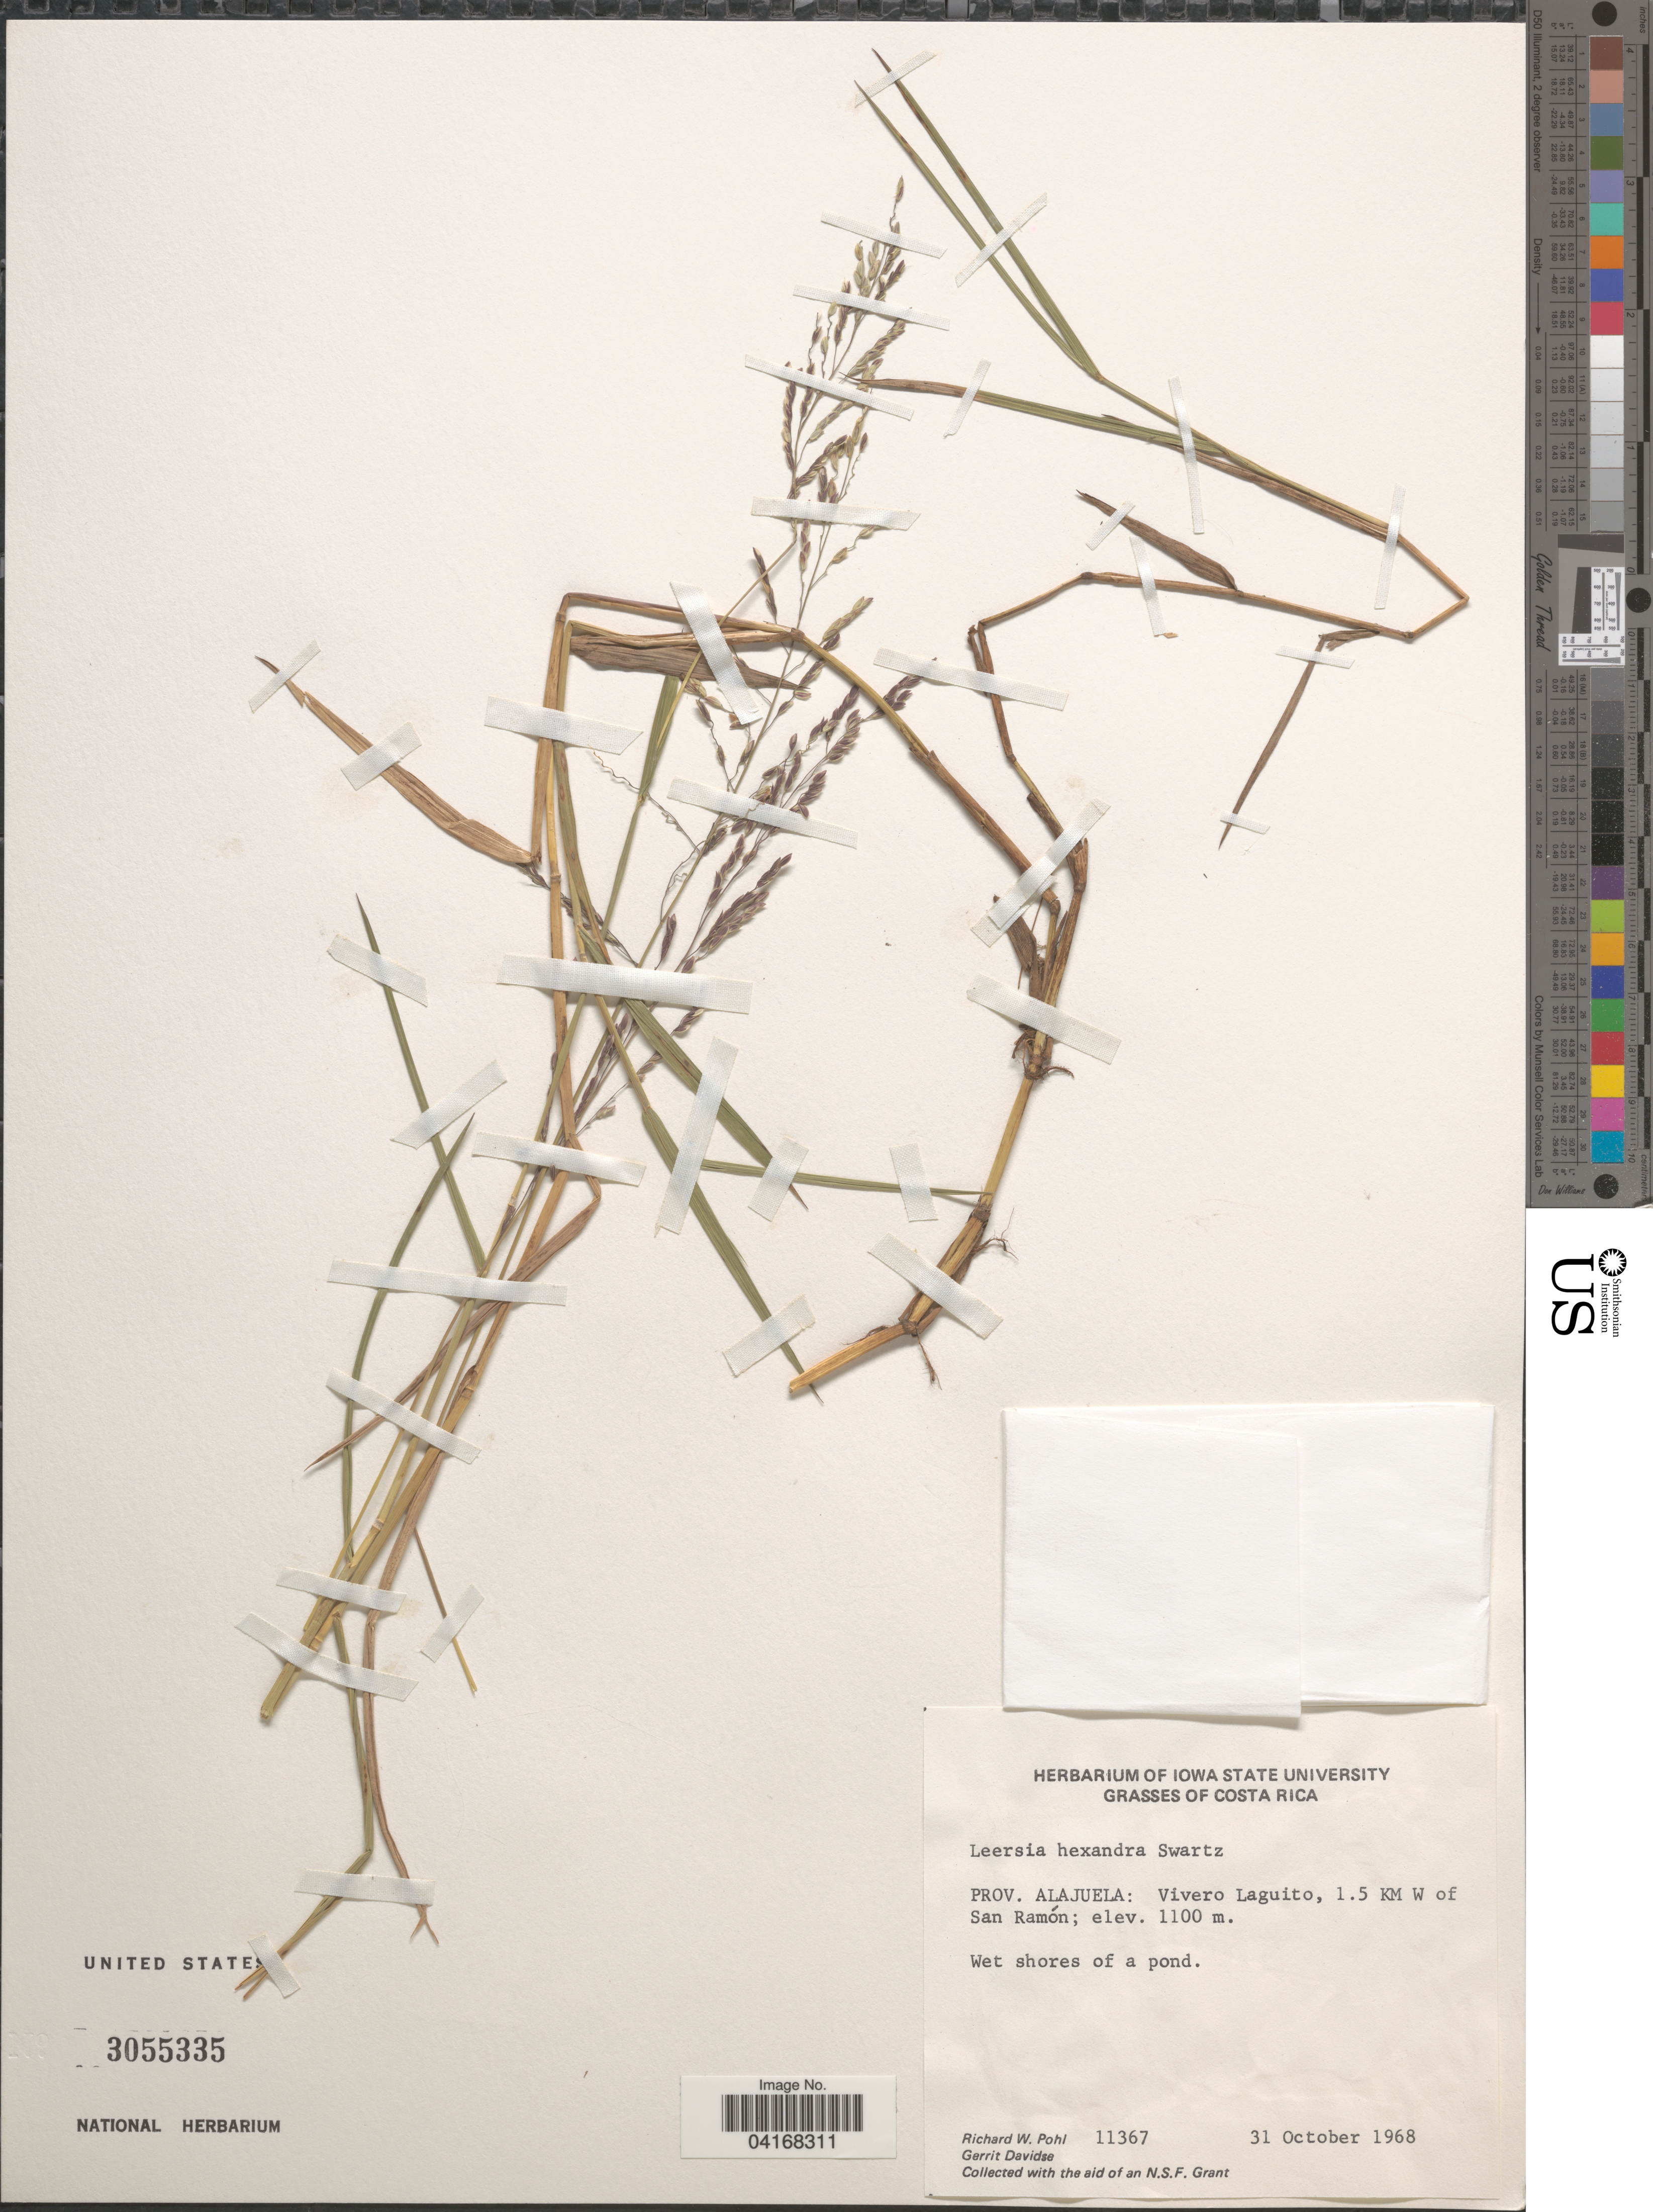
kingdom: Plantae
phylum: Tracheophyta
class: Liliopsida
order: Poales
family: Poaceae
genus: Leersia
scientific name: Leersia hexandra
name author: Sw.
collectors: R. W. Pohl & G. Davidse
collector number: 11367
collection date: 1968-10-31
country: Costa Rica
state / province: Alajuela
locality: Vivero Laguito, 1.5 KM W of San Ramón.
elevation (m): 1100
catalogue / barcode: US 3055335